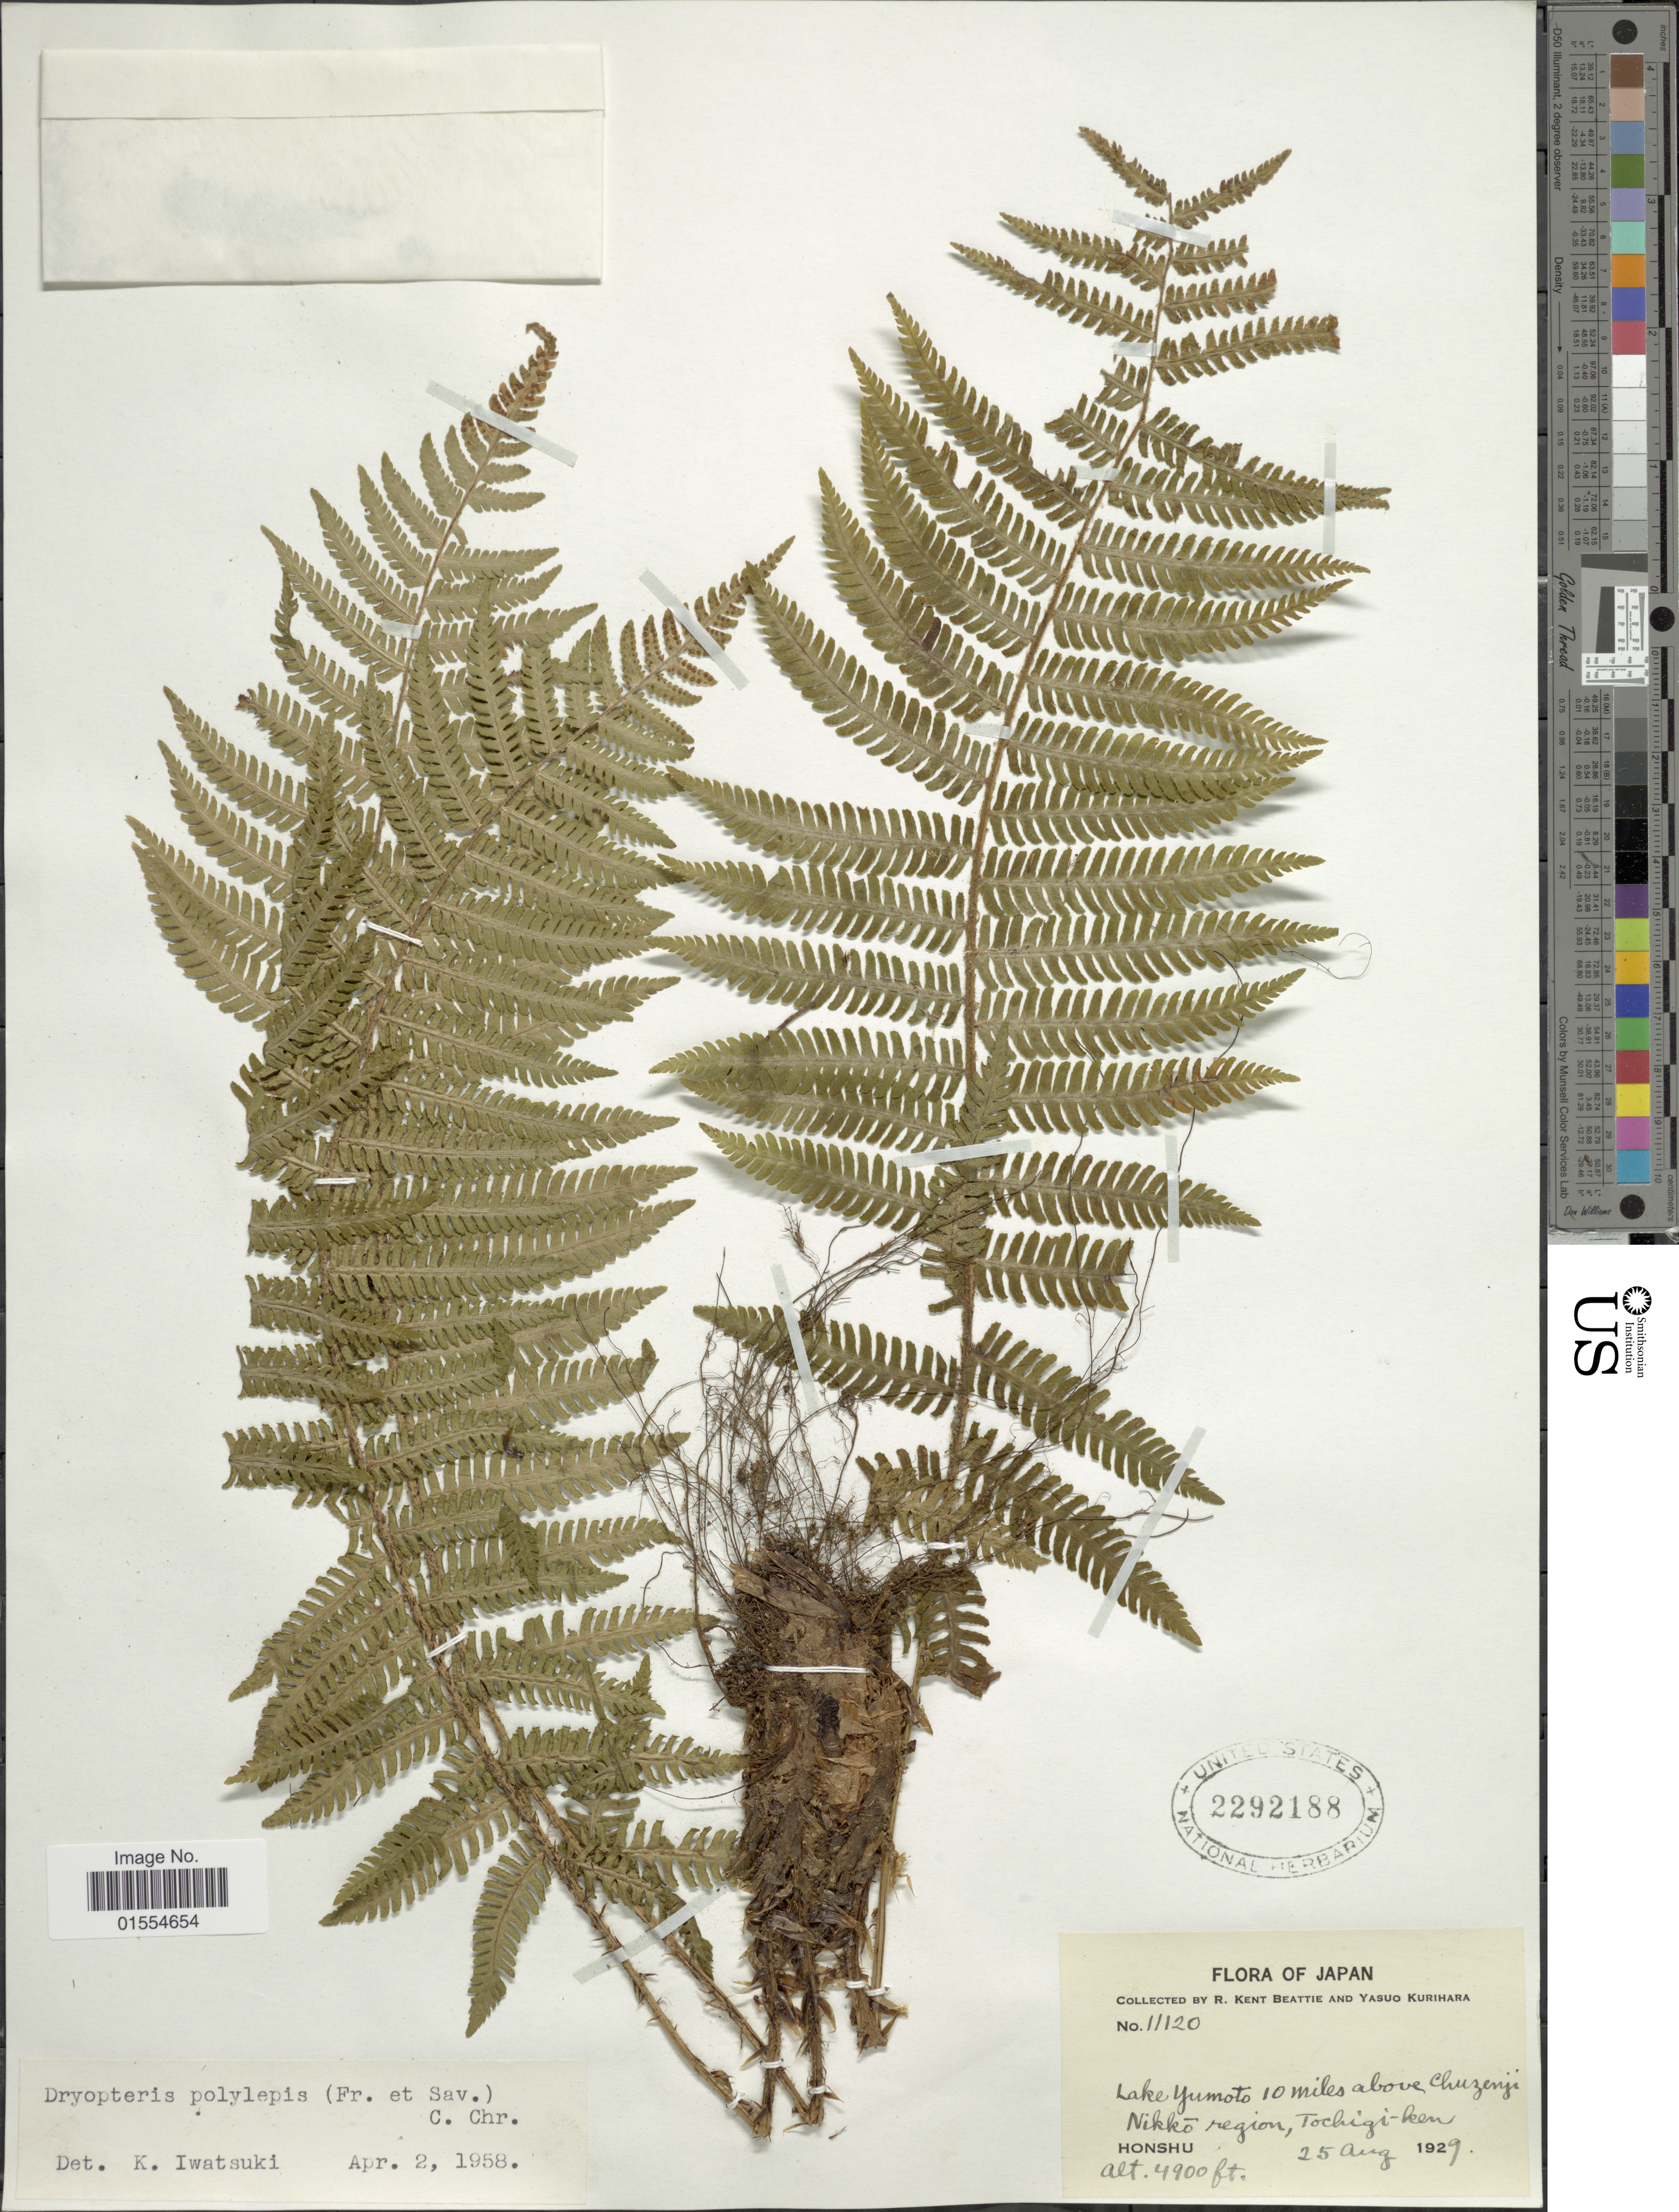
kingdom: Plantae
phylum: Tracheophyta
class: Polypodiopsida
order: Polypodiales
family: Dryopteridaceae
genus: Dryopteris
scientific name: Dryopteris polylepis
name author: (Franch. & Sav.) C. Chr.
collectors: R. K. Beattie & Y. Kurihara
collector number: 11120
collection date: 1929-08-25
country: Japan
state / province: Totigi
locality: Lake yumoto 10 miles above Chuzenji, Nikko region, Tochigi-ken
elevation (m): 1494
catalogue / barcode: US 2292188